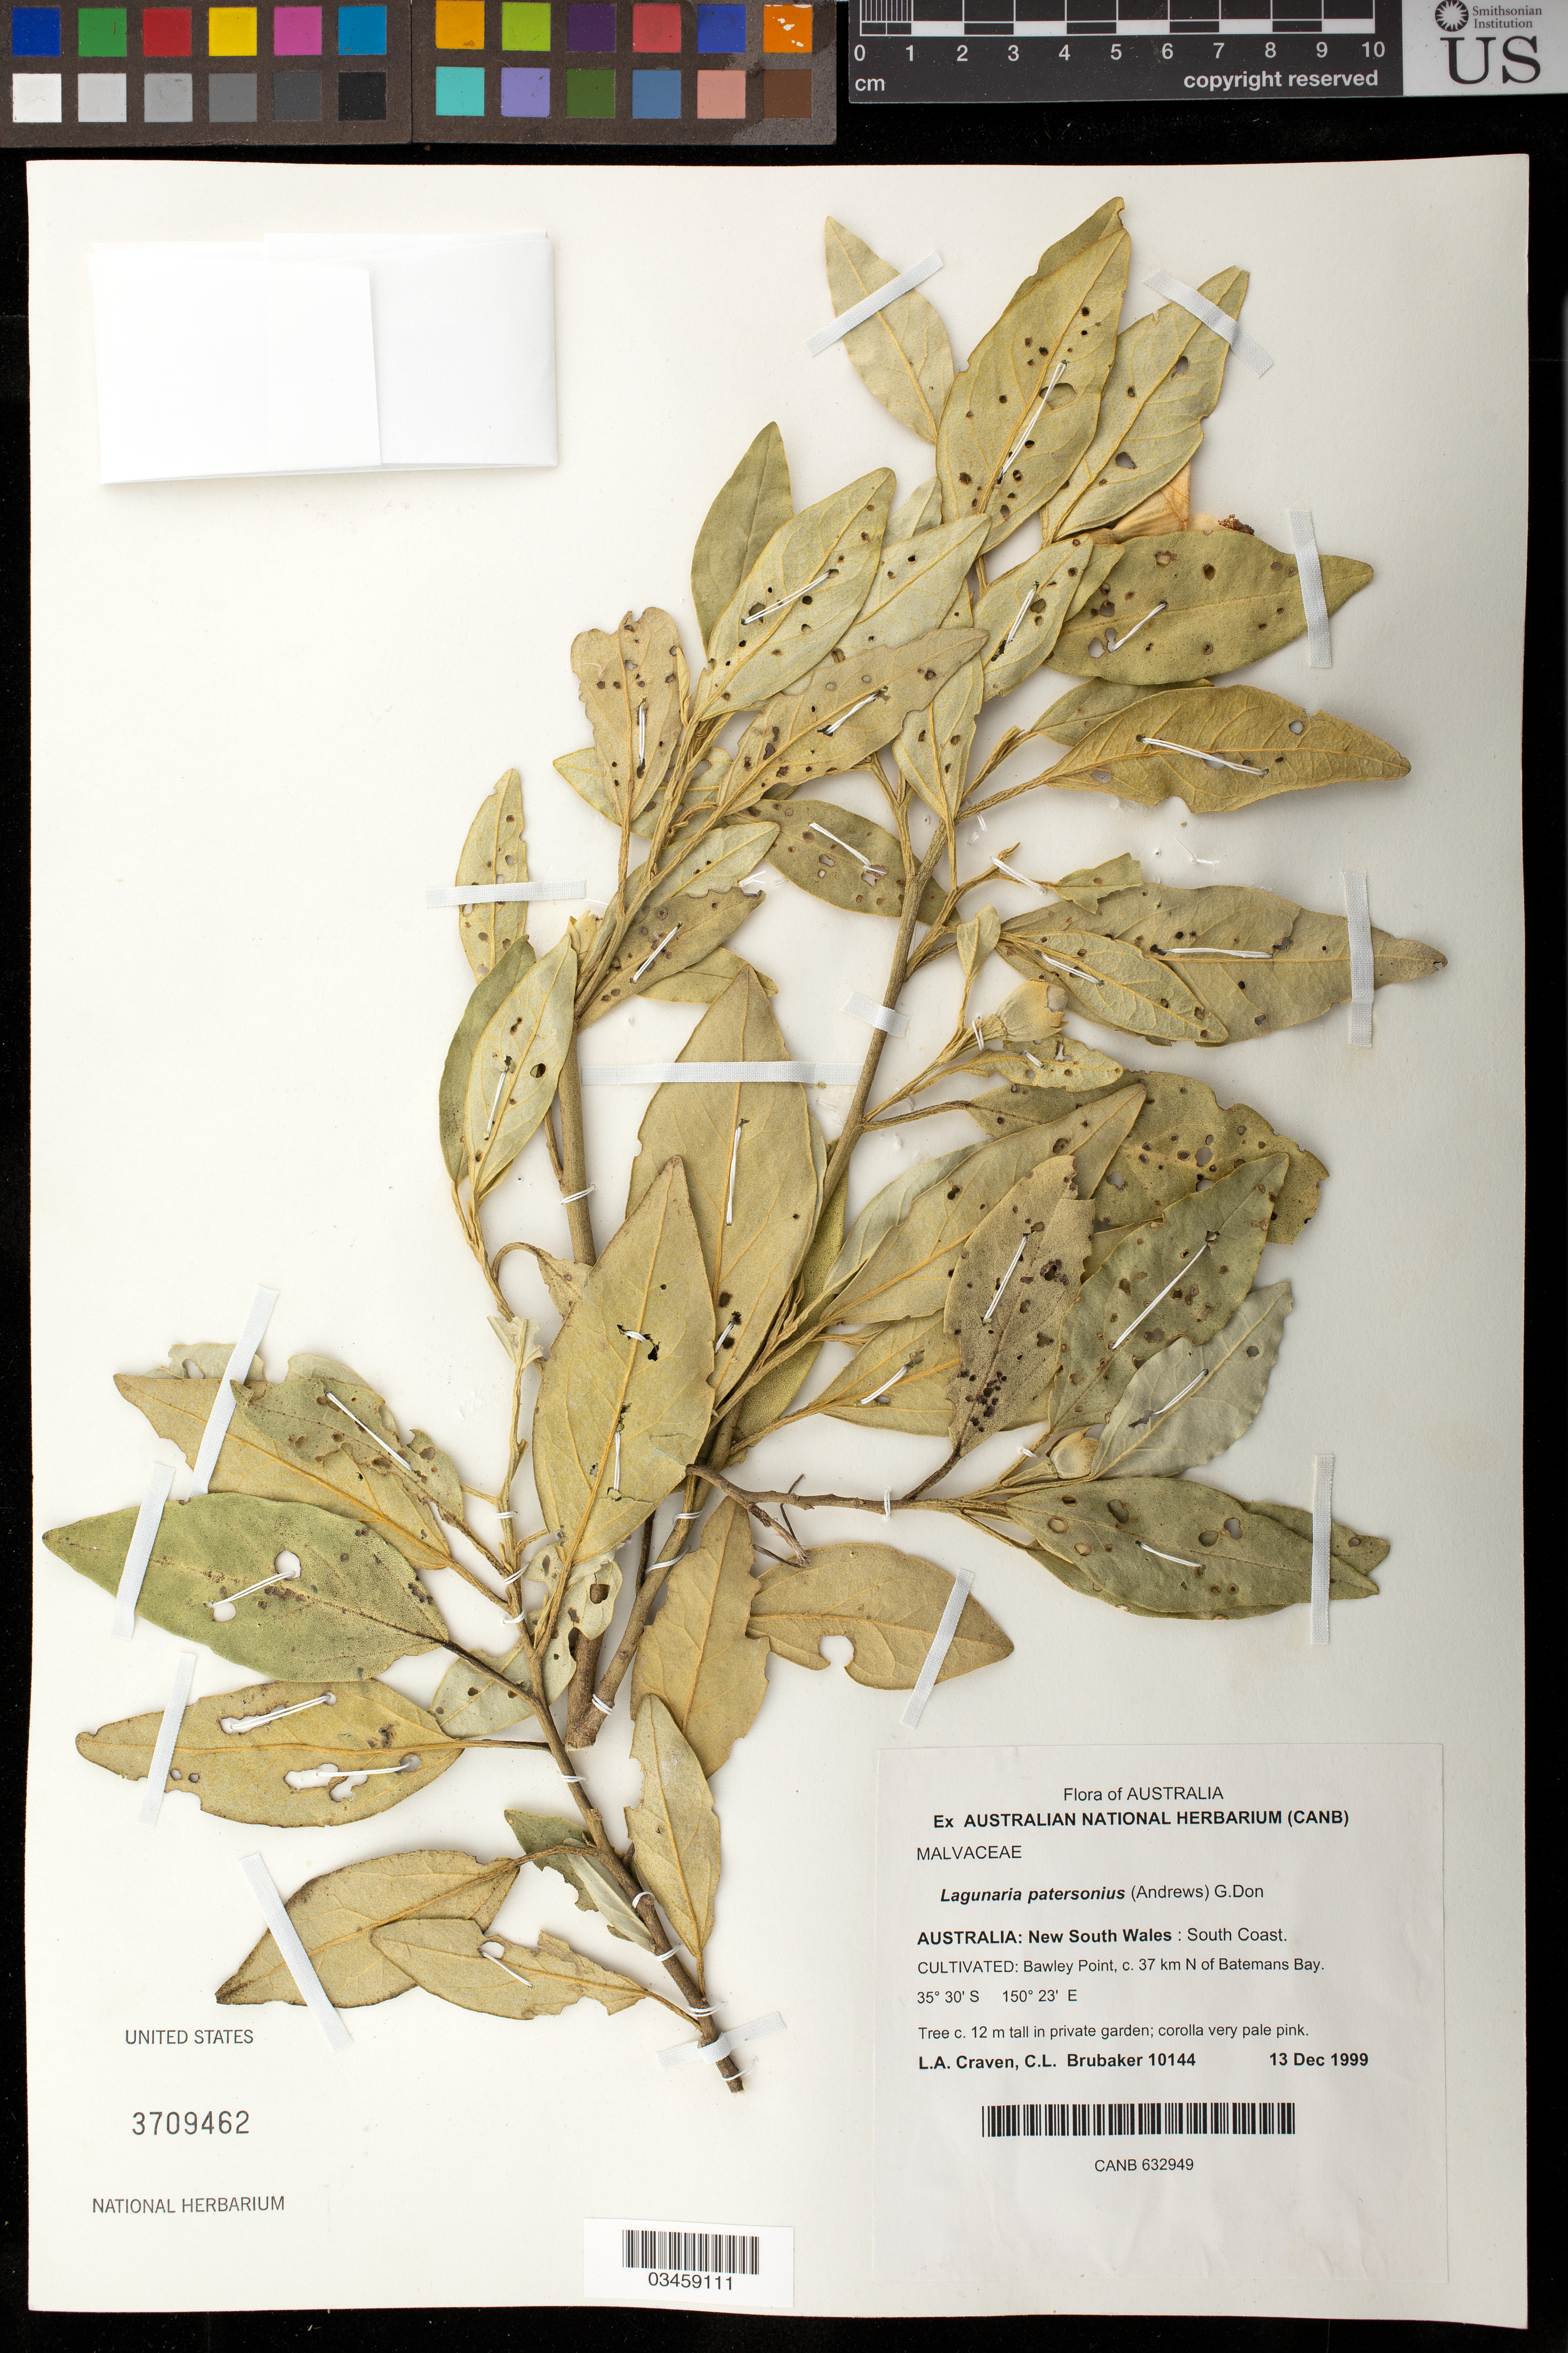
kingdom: Plantae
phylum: Tracheophyta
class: Magnoliopsida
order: Malvales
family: Malvaceae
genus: Lagunaria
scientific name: Lagunaria patersonia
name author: (Andrews) G. Don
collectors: L. A. Craven & C. L. Brubaker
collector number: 10144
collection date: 1999-12-13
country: Australia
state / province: New South Wales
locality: South Coast, Bawerley Point, 37 km N of Batemans Bay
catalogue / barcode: US 3709462